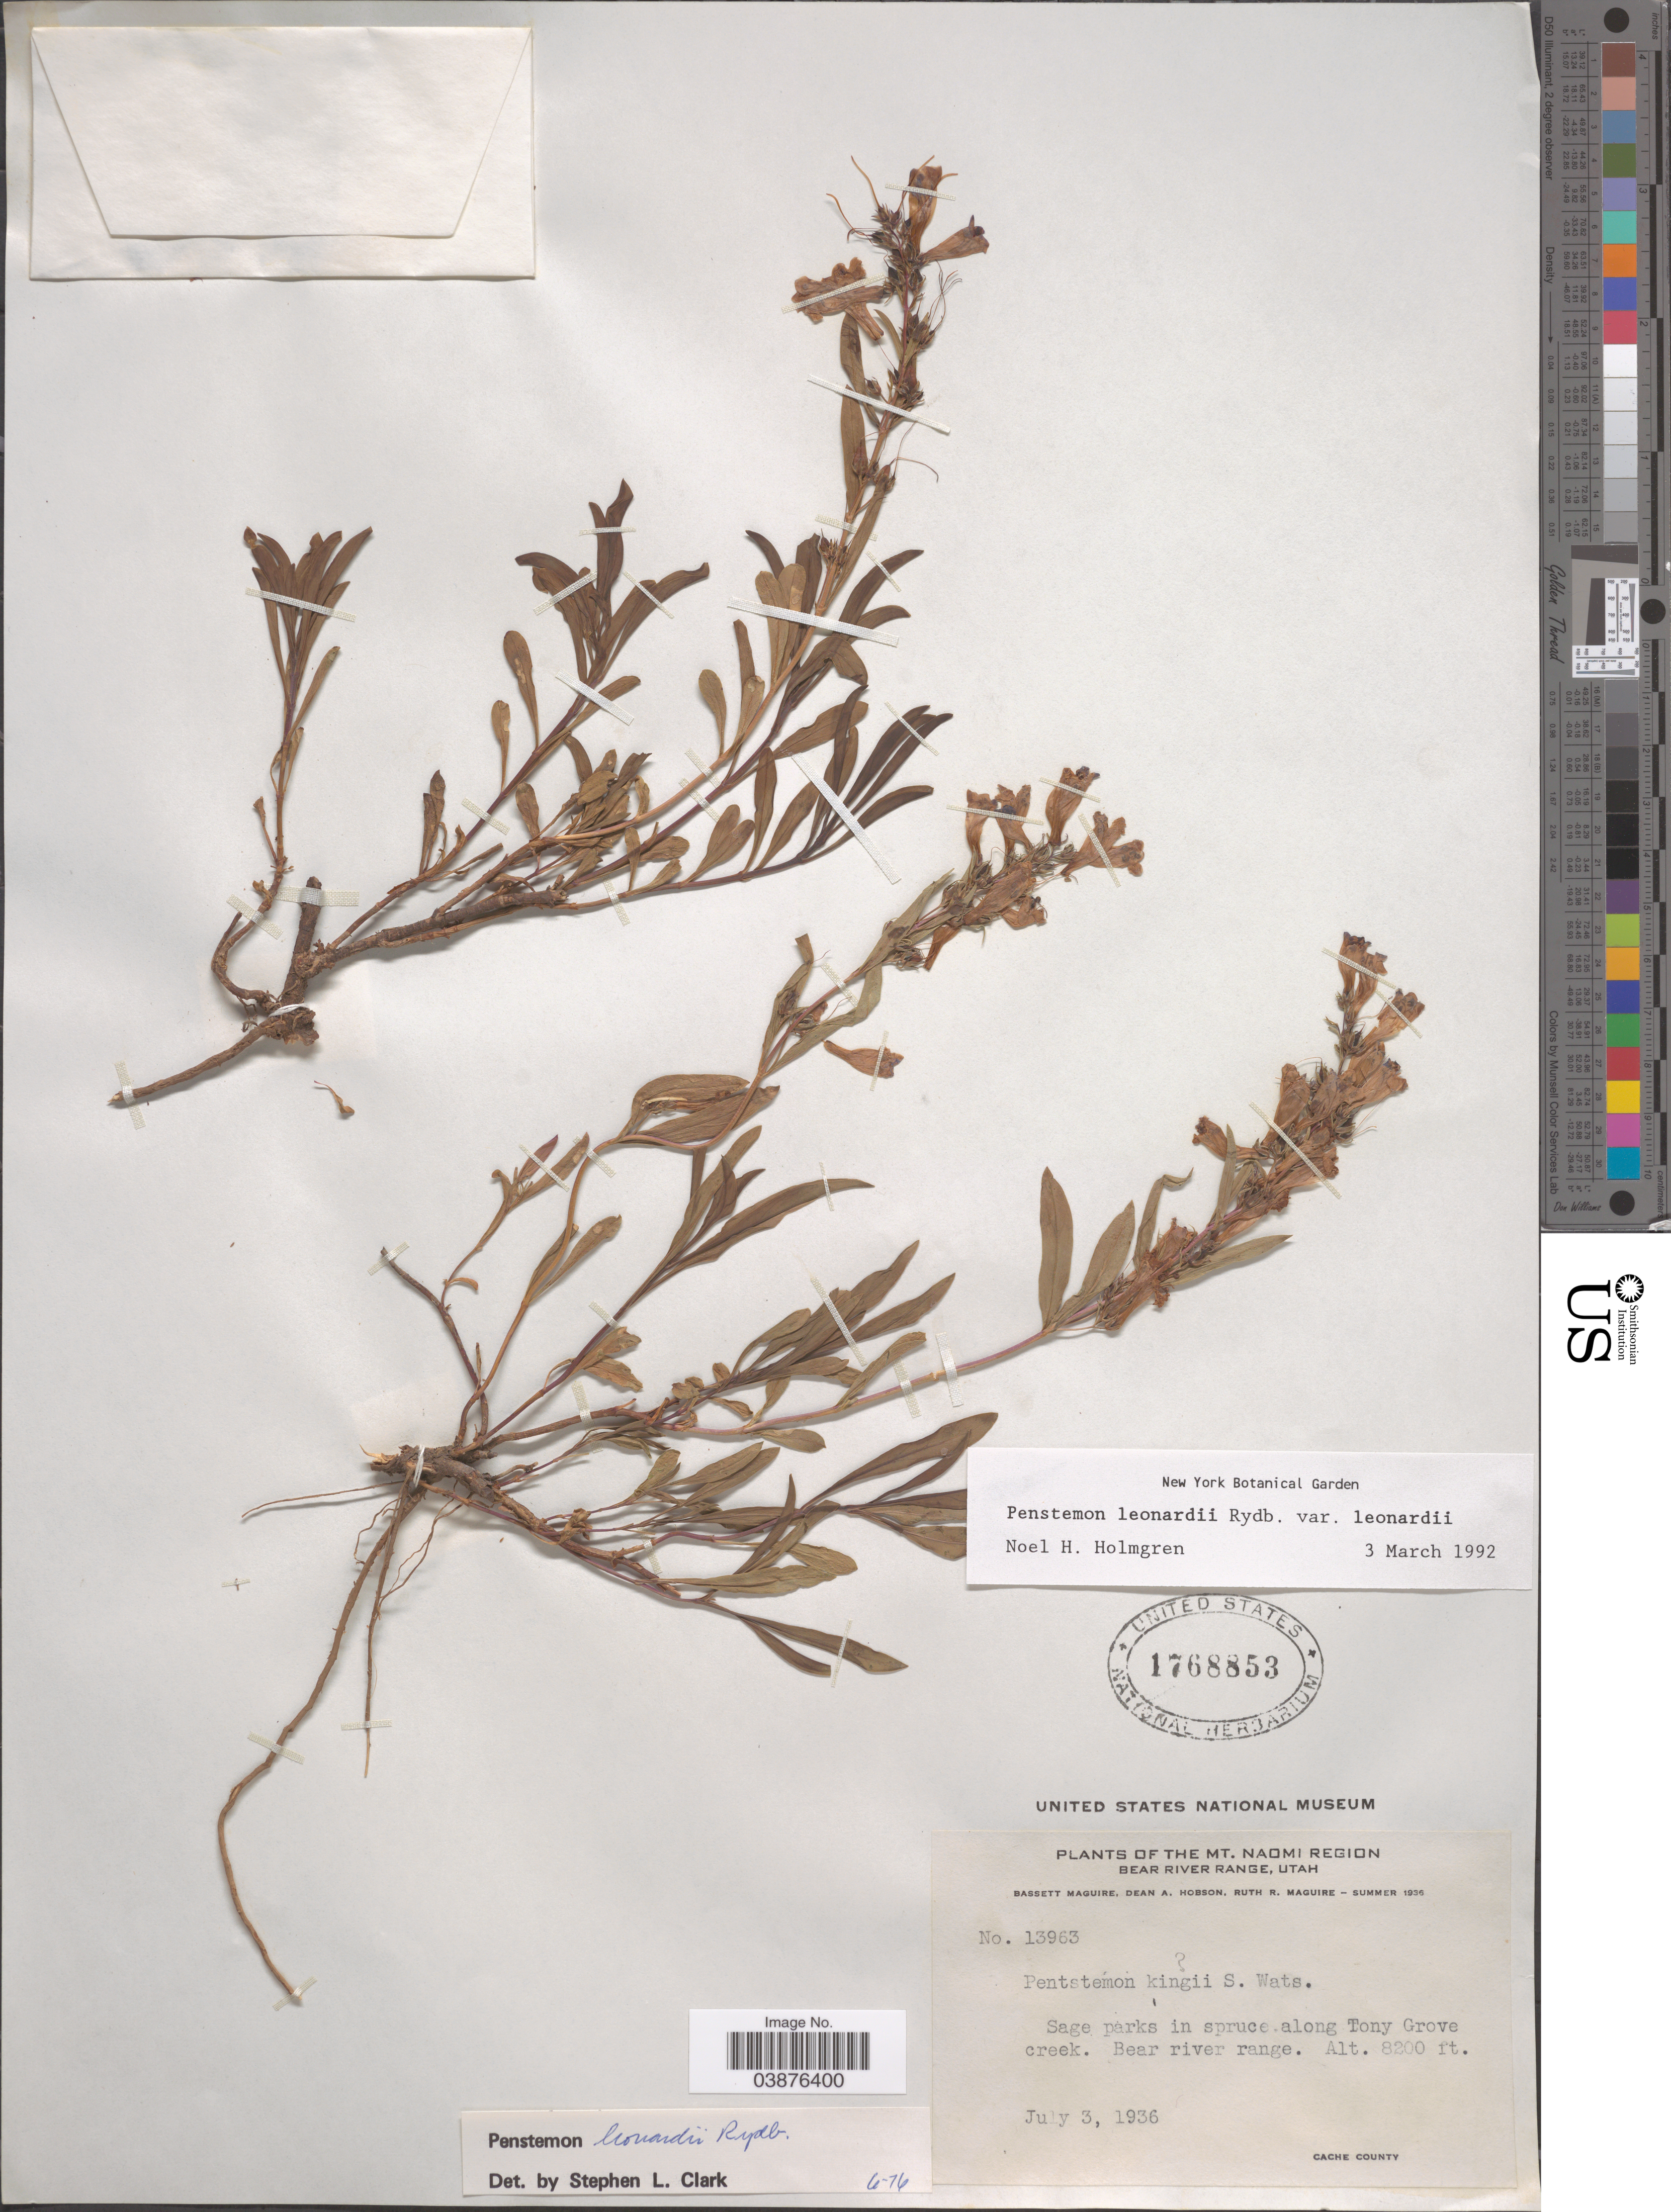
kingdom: Plantae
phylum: Tracheophyta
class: Magnoliopsida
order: Lamiales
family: Plantaginaceae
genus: Penstemon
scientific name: Penstemon leonardii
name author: Rydb.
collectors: B. Maguire, D. Hobson & R. R. Maguire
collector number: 13963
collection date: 1936-07-03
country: United States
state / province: Utah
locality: The Mt. Naomi Region. Bear River Range. Sage parks in spruce along Tony Grove creek. Bear river range.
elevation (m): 2499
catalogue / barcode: US 1768853